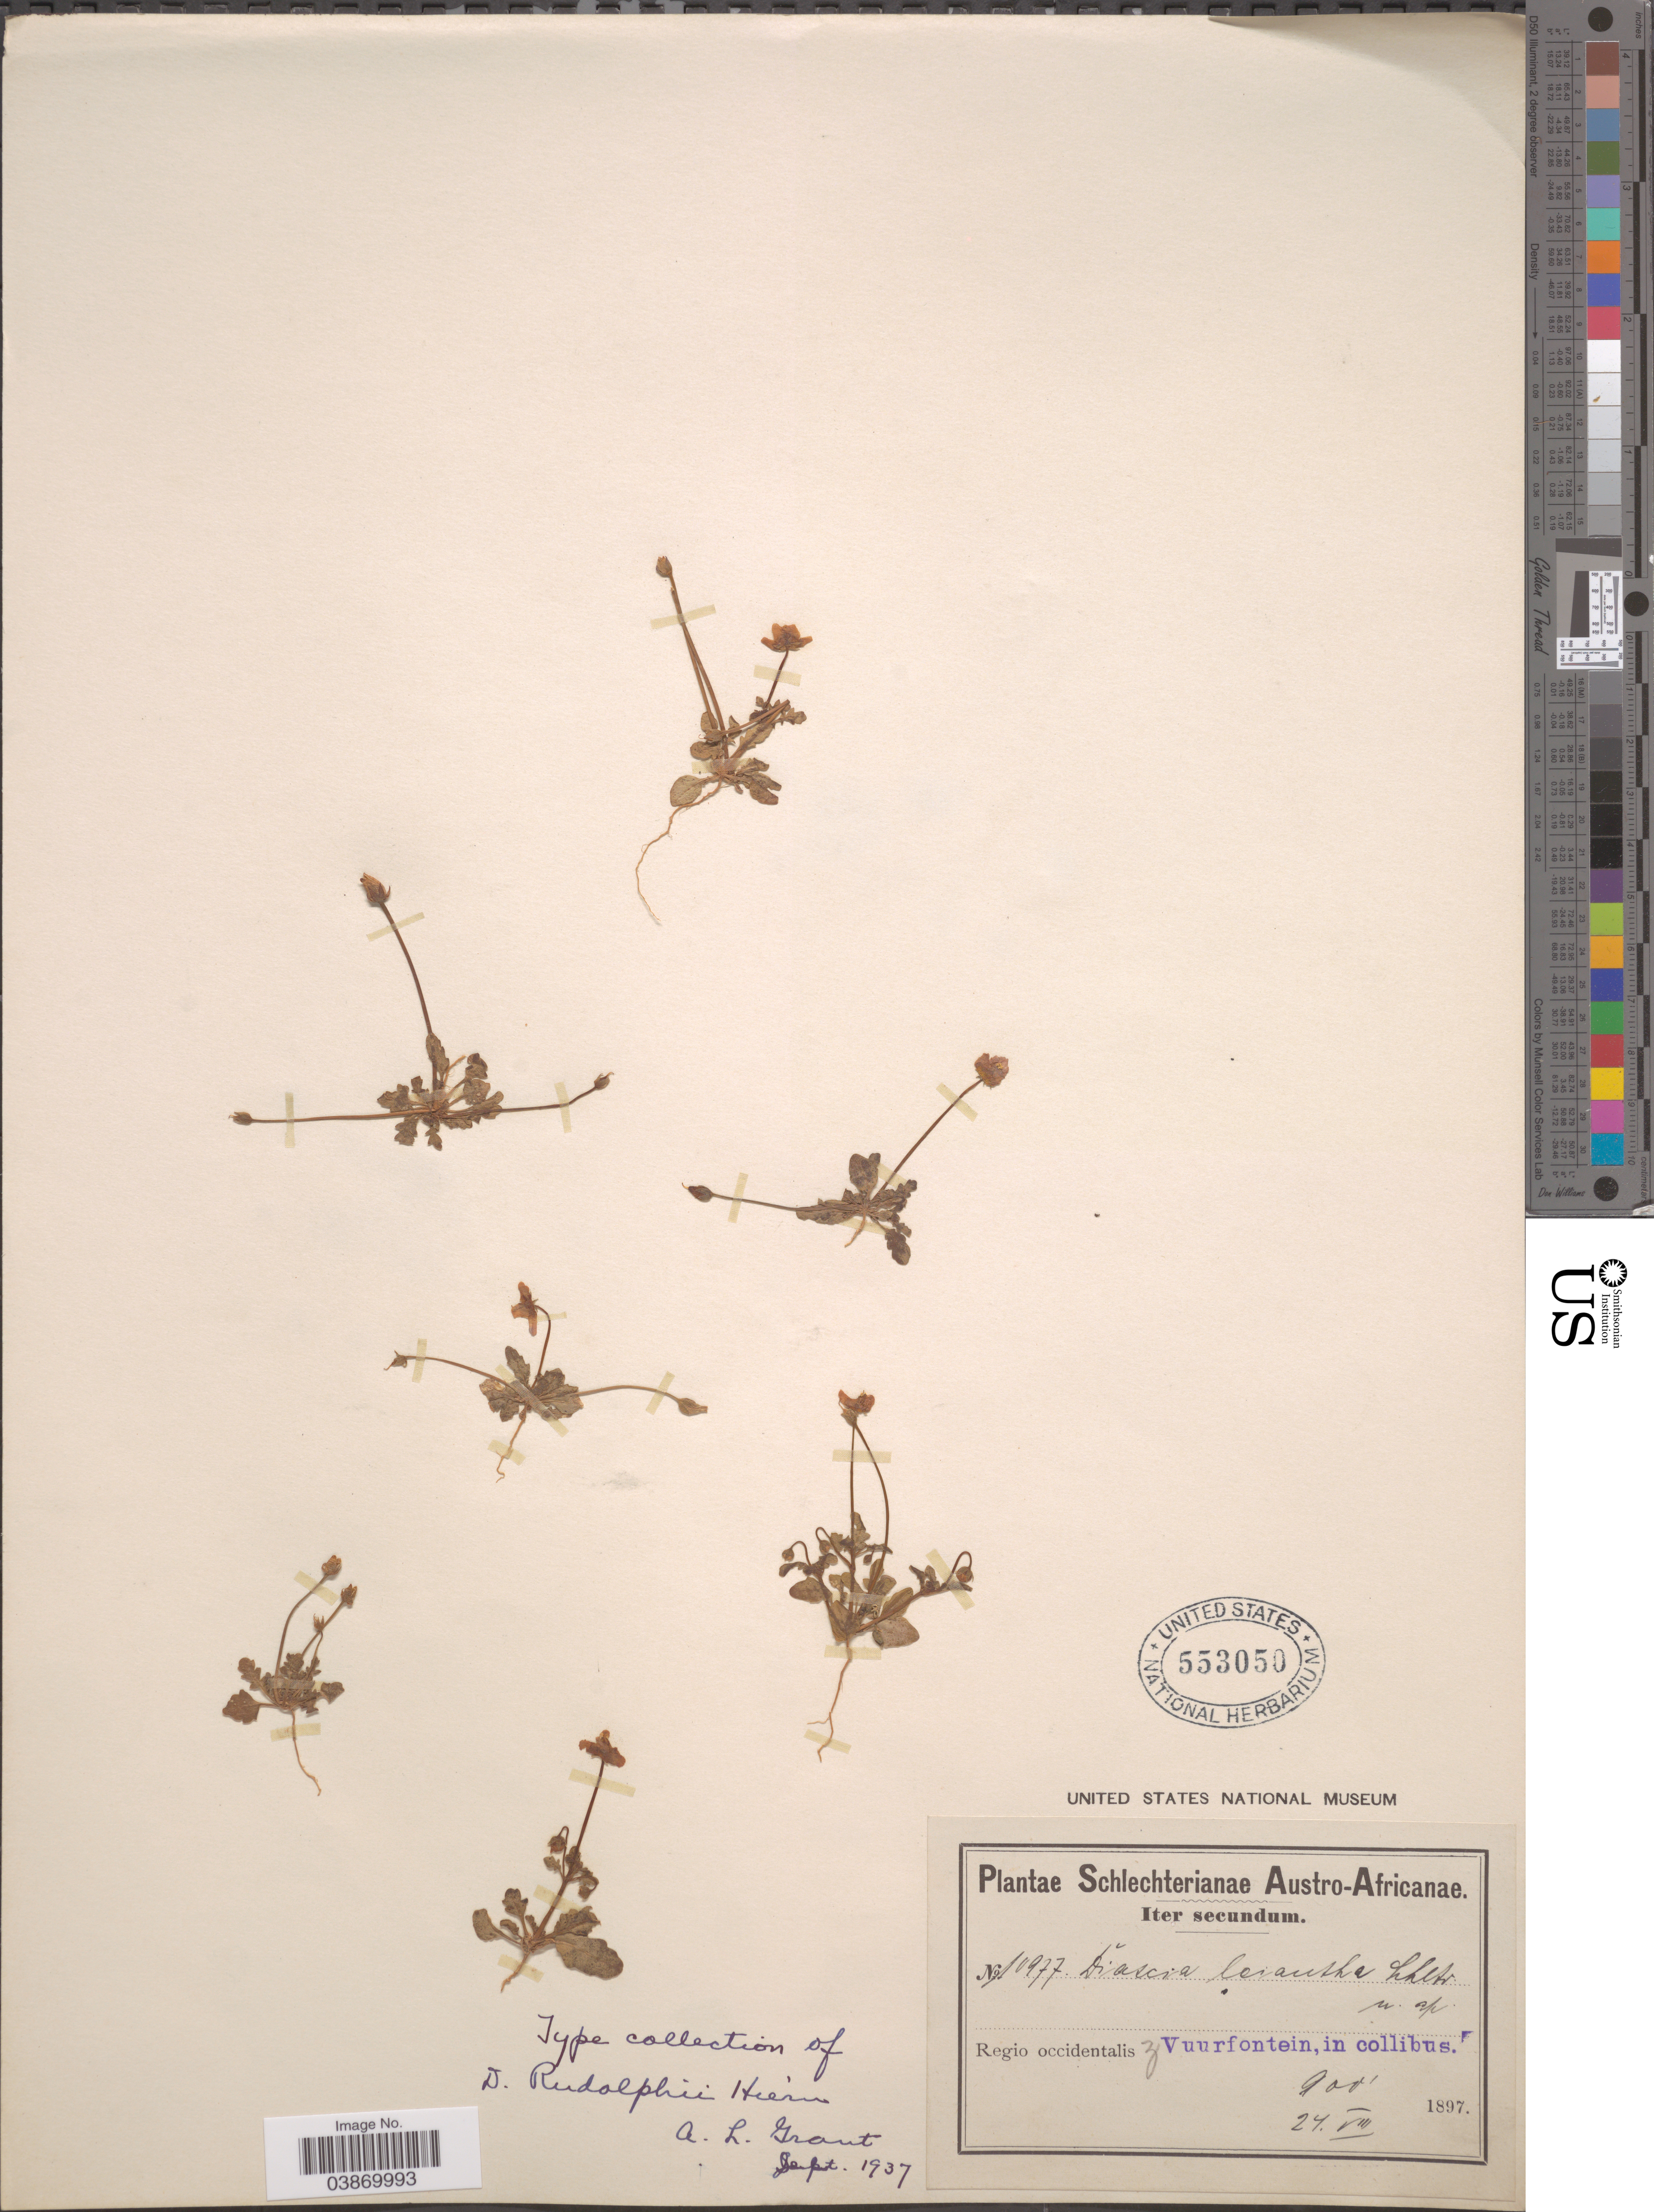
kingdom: Plantae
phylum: Tracheophyta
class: Magnoliopsida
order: Lamiales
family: Scrophulariaceae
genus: Diascia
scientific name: Diascia rudolphii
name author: Hiern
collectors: Schlechter, --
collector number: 10977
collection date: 1897-08-24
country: South Africa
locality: Austro-Africanae. Regio occidentalis. Vuurfontein, in collibus.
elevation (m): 274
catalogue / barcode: US 553050